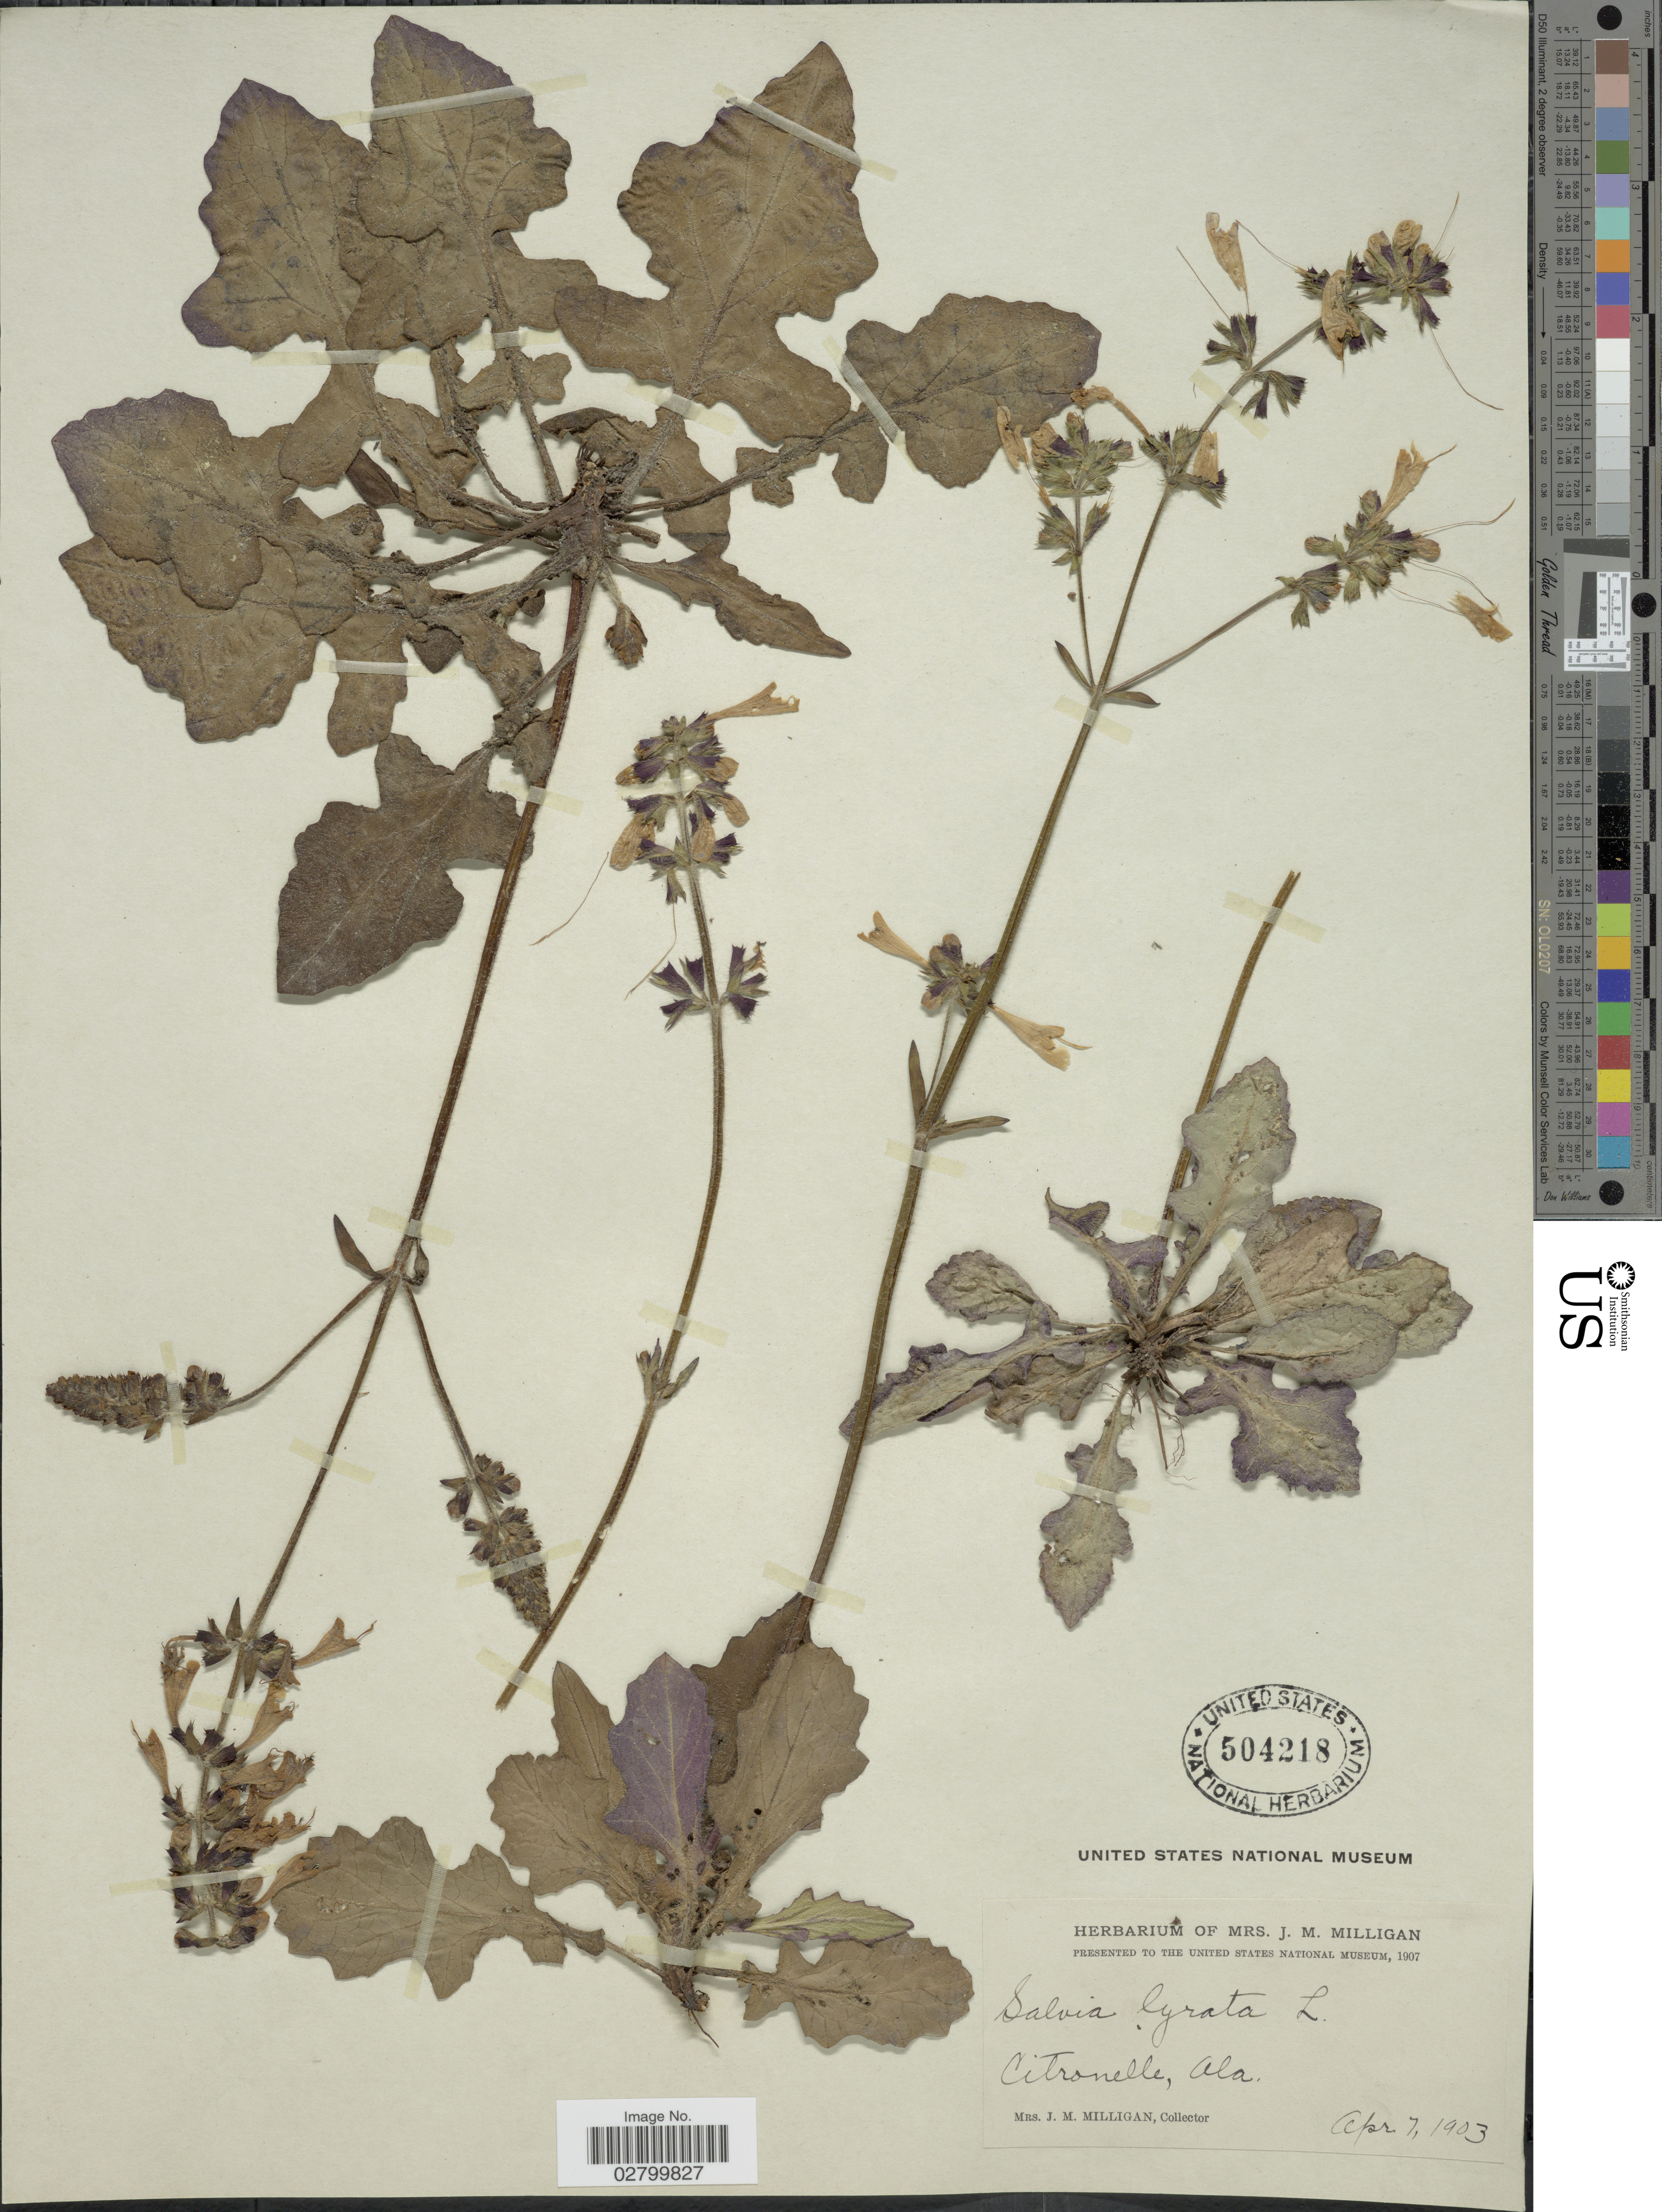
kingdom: Plantae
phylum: Tracheophyta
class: Magnoliopsida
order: Lamiales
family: Lamiaceae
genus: Salvia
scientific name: Salvia lyrata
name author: L.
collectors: J. Milligan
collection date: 1903-04-07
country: United States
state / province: Alabama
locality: Citronelle.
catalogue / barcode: US 504218